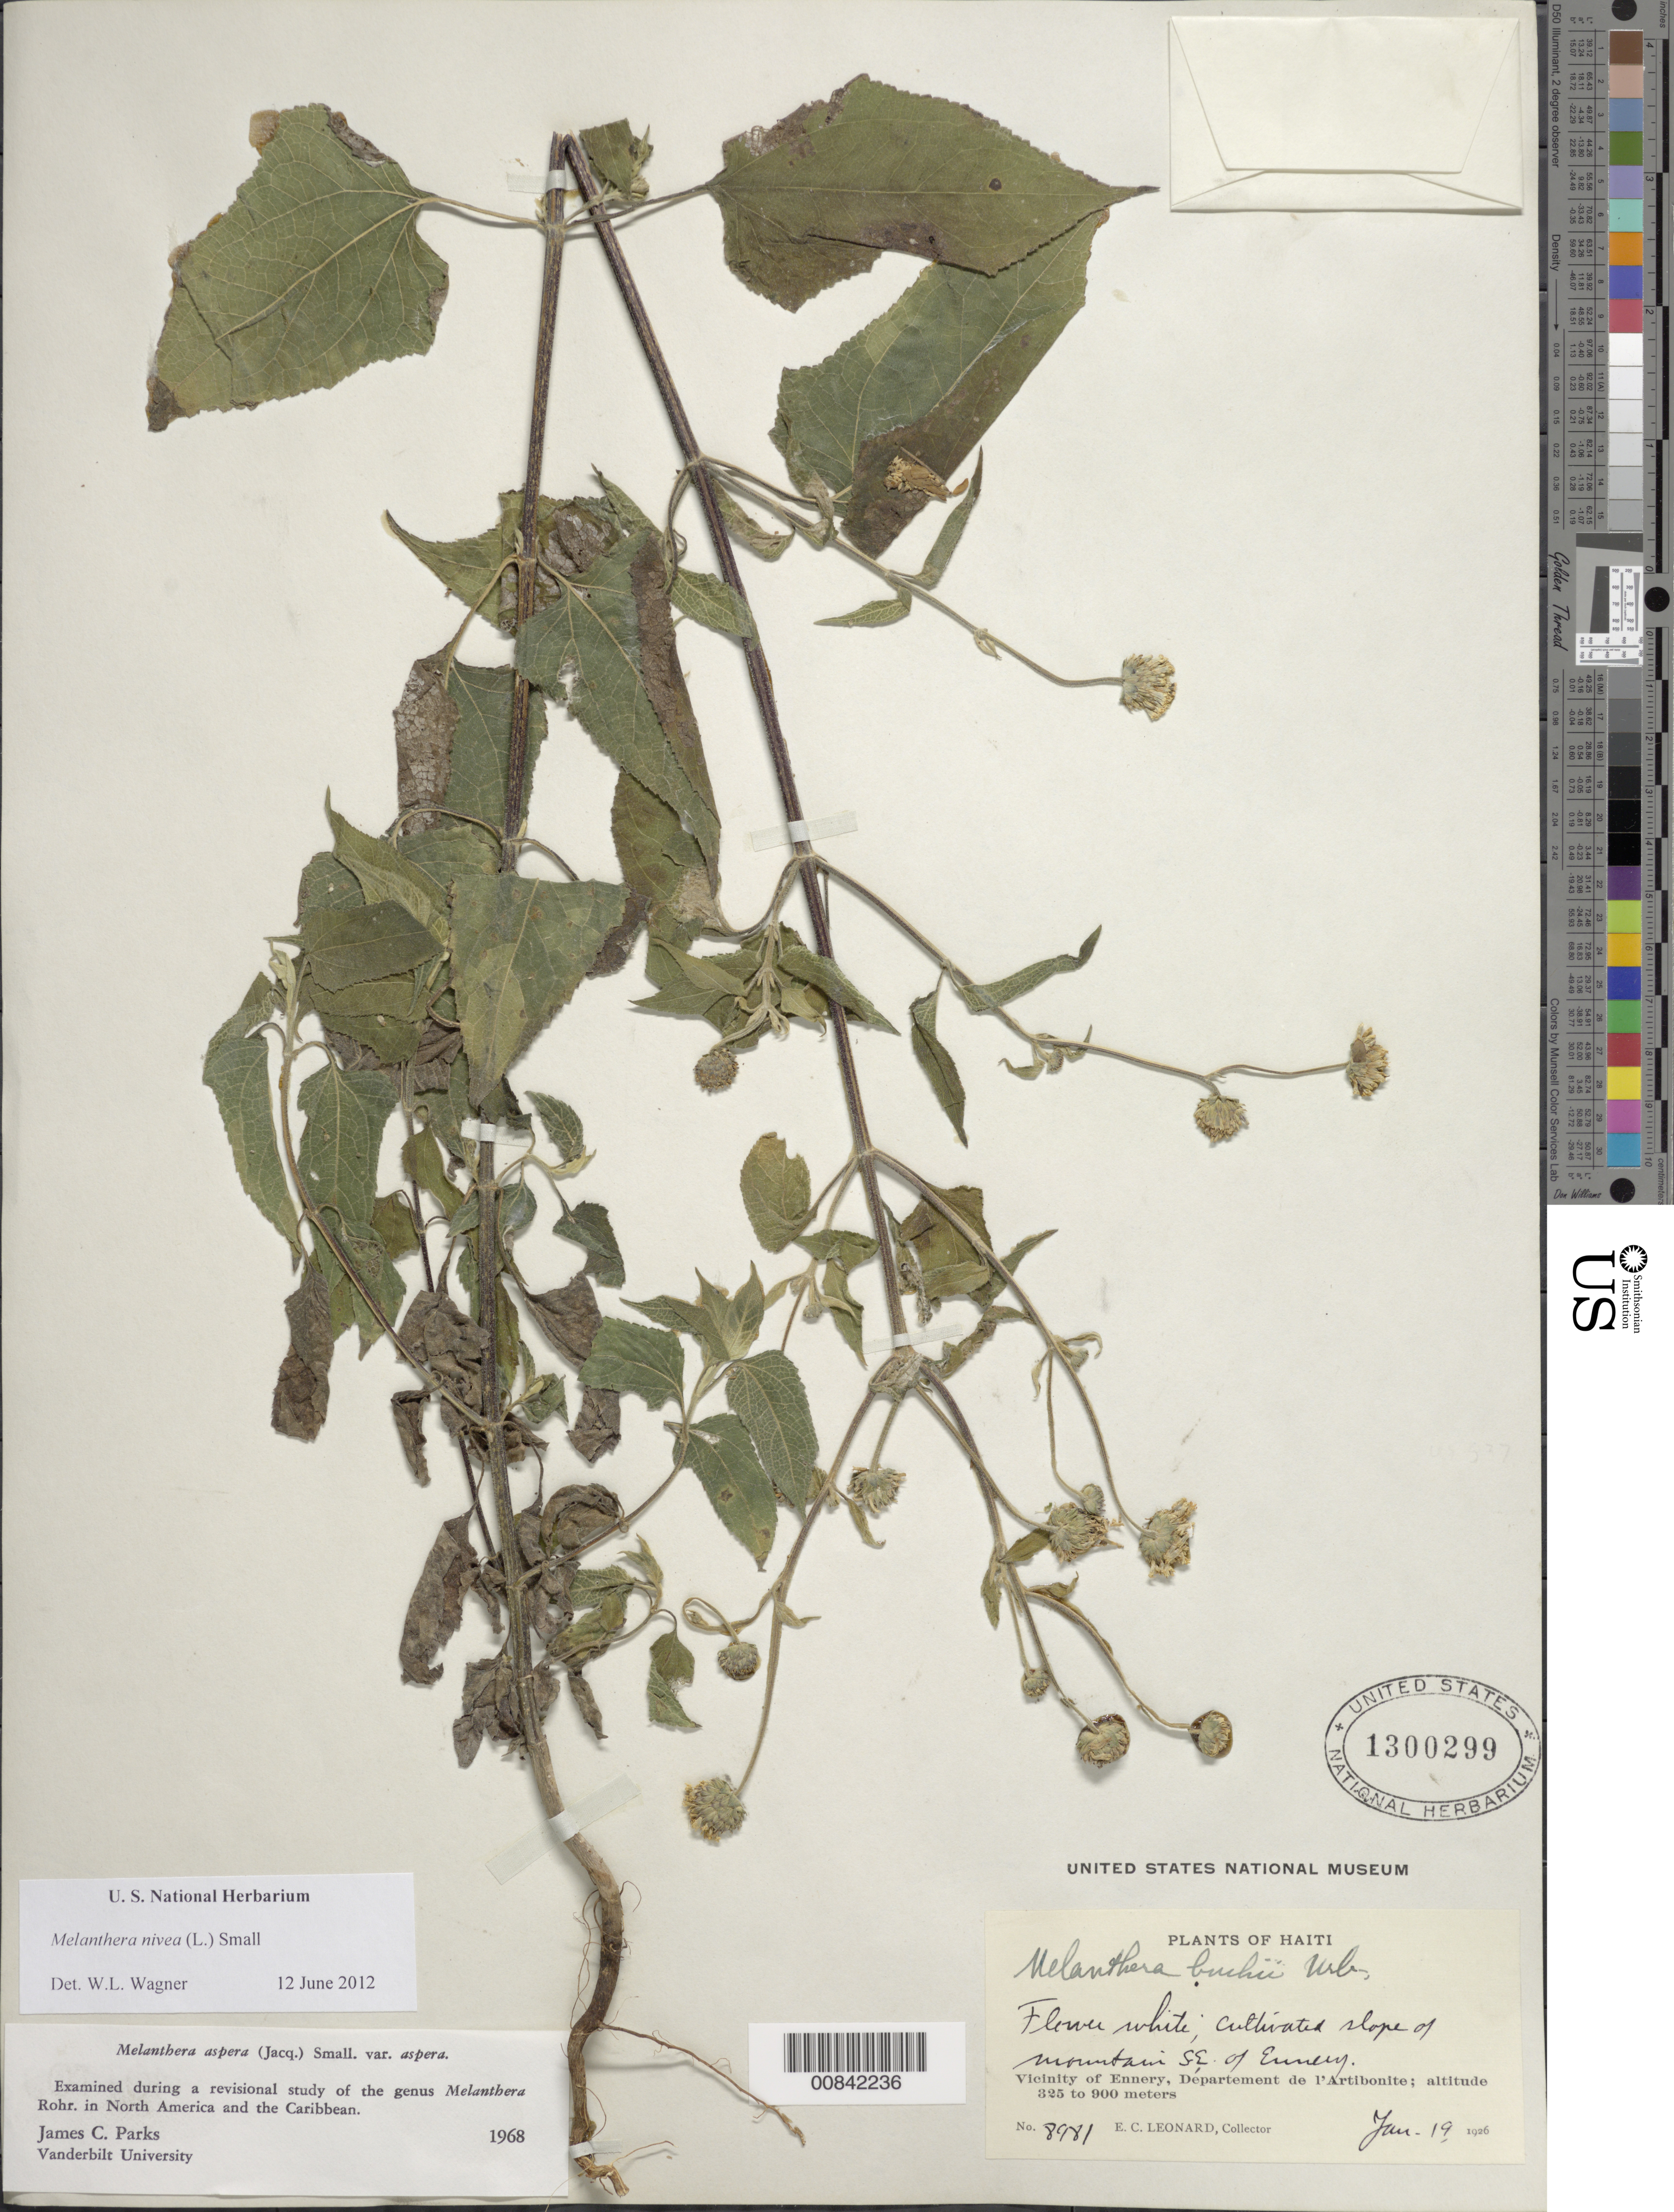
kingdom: Plantae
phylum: Tracheophyta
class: Magnoliopsida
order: Asterales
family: Asteraceae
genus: Melanthera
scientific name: Melanthera nivea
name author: (L.) Small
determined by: Parks, J. C.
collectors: E. C. Leonard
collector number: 8981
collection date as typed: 19 Jan 1926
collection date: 1926-01-19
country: Haiti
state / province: Artibonite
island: Hispaniola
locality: Vicinity of Ennery, mountain SE of town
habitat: Cultivated slope of mountain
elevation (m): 325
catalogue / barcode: US 1300299